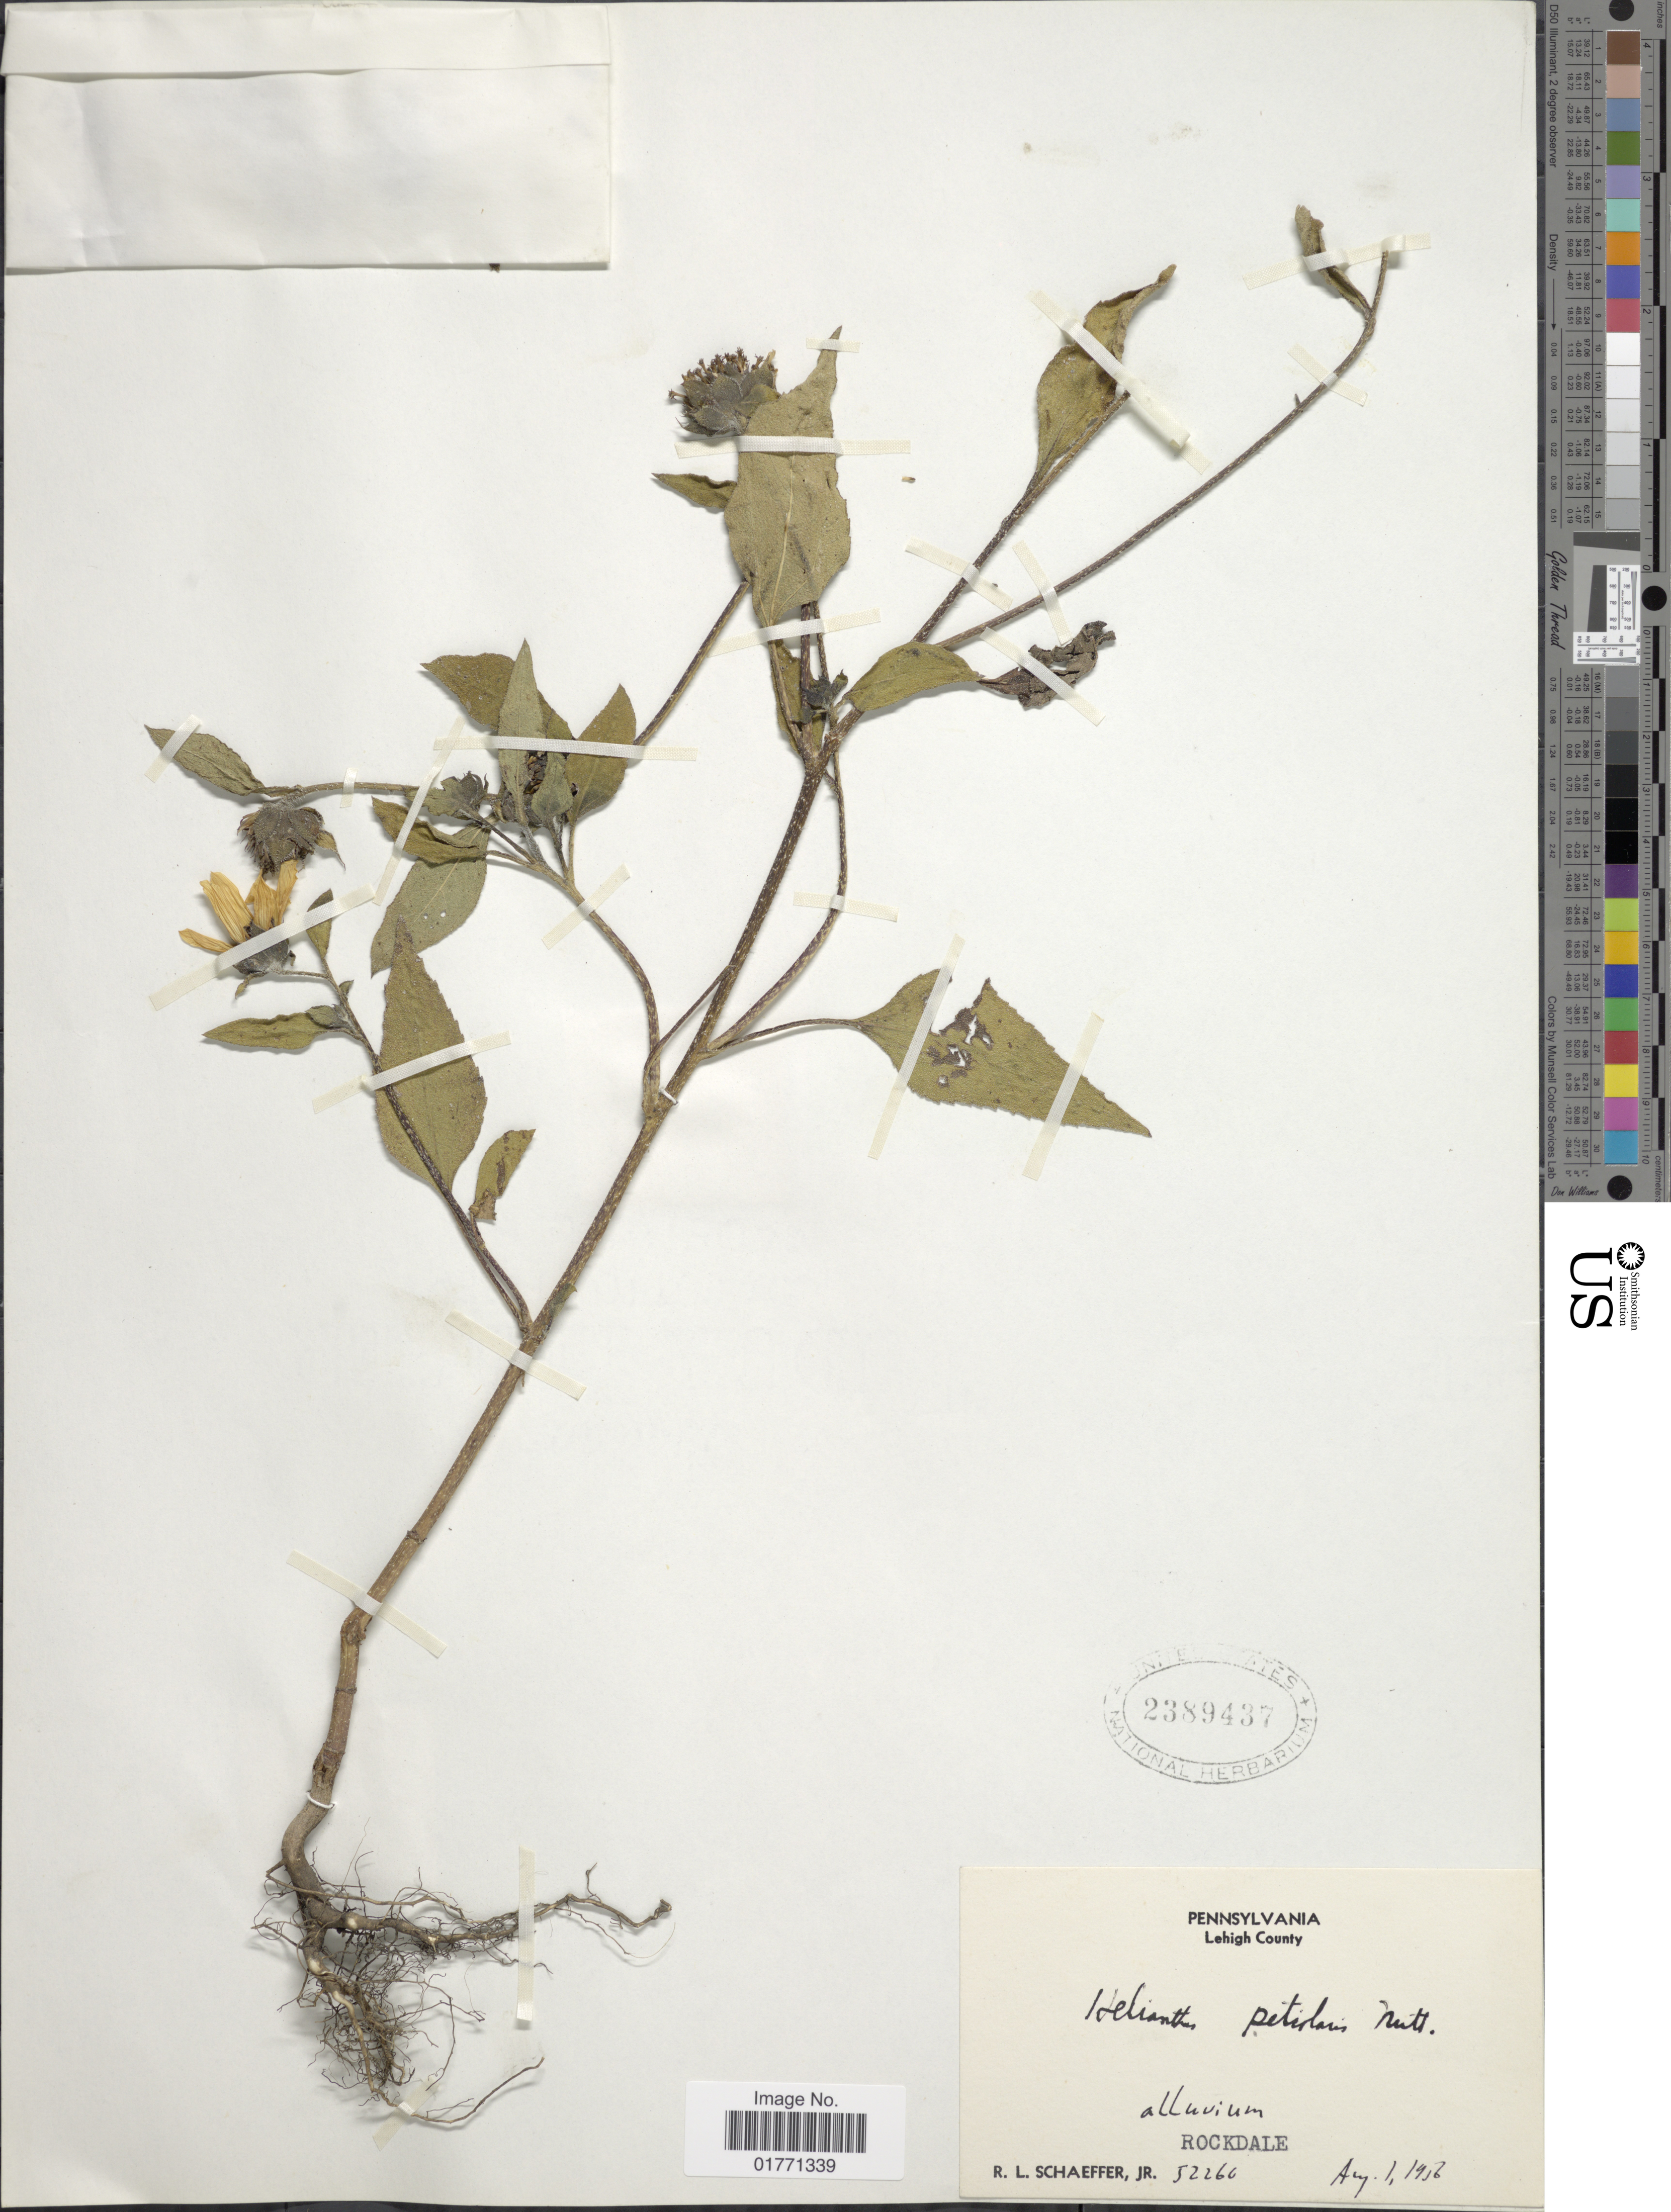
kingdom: Plantae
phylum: Tracheophyta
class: Magnoliopsida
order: Asterales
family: Asteraceae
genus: Helianthus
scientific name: Helianthus petiolaris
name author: Nutt.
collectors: R. L. Schaeffer Jr.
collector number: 52260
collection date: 1916-08-01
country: United States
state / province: Pennsylvania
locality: Lehigh County, Rockdale.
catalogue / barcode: US 2389437